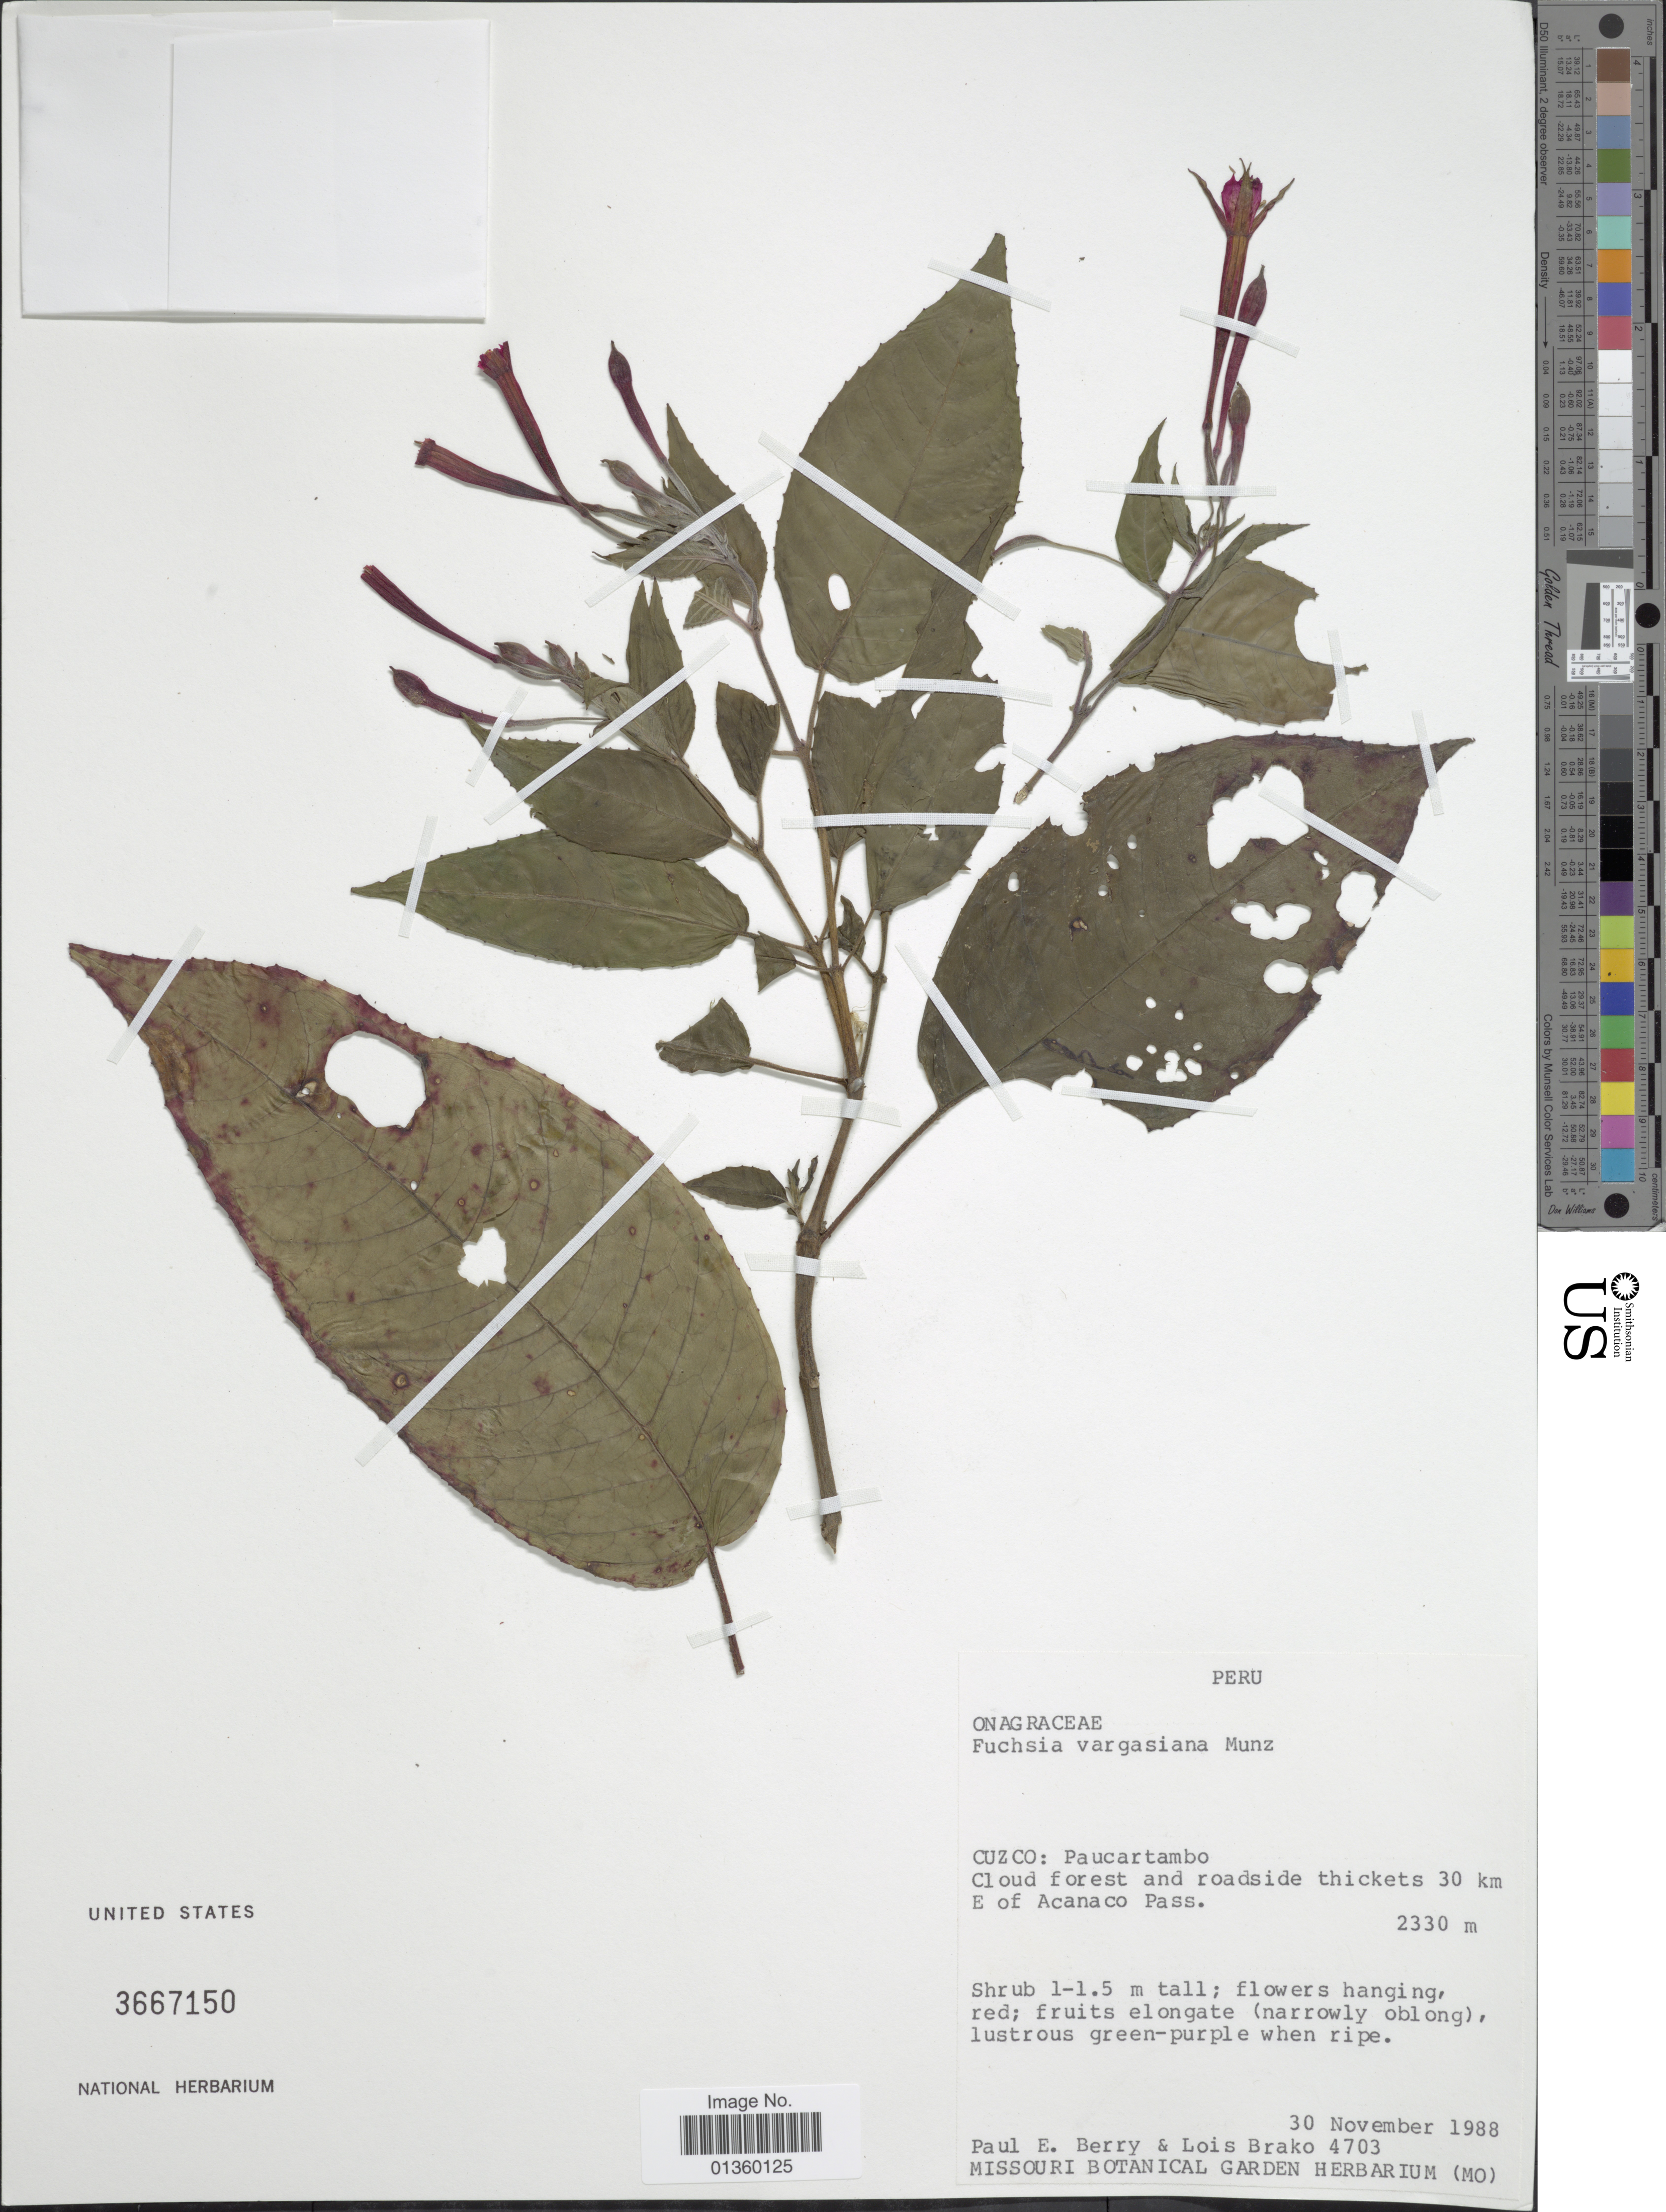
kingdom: Plantae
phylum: Tracheophyta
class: Magnoliopsida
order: Myrtales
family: Onagraceae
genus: Fuchsia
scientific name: Fuchsia vargasiana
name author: Munz ex Vargas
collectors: P. E. Berry & L. Brako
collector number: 4703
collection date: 1988-11-30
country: Peru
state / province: Cusco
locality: Paucartambo. Cloud forest and roadside thickets 30 km E of Acanaco Pass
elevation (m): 2330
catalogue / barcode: US 3667150